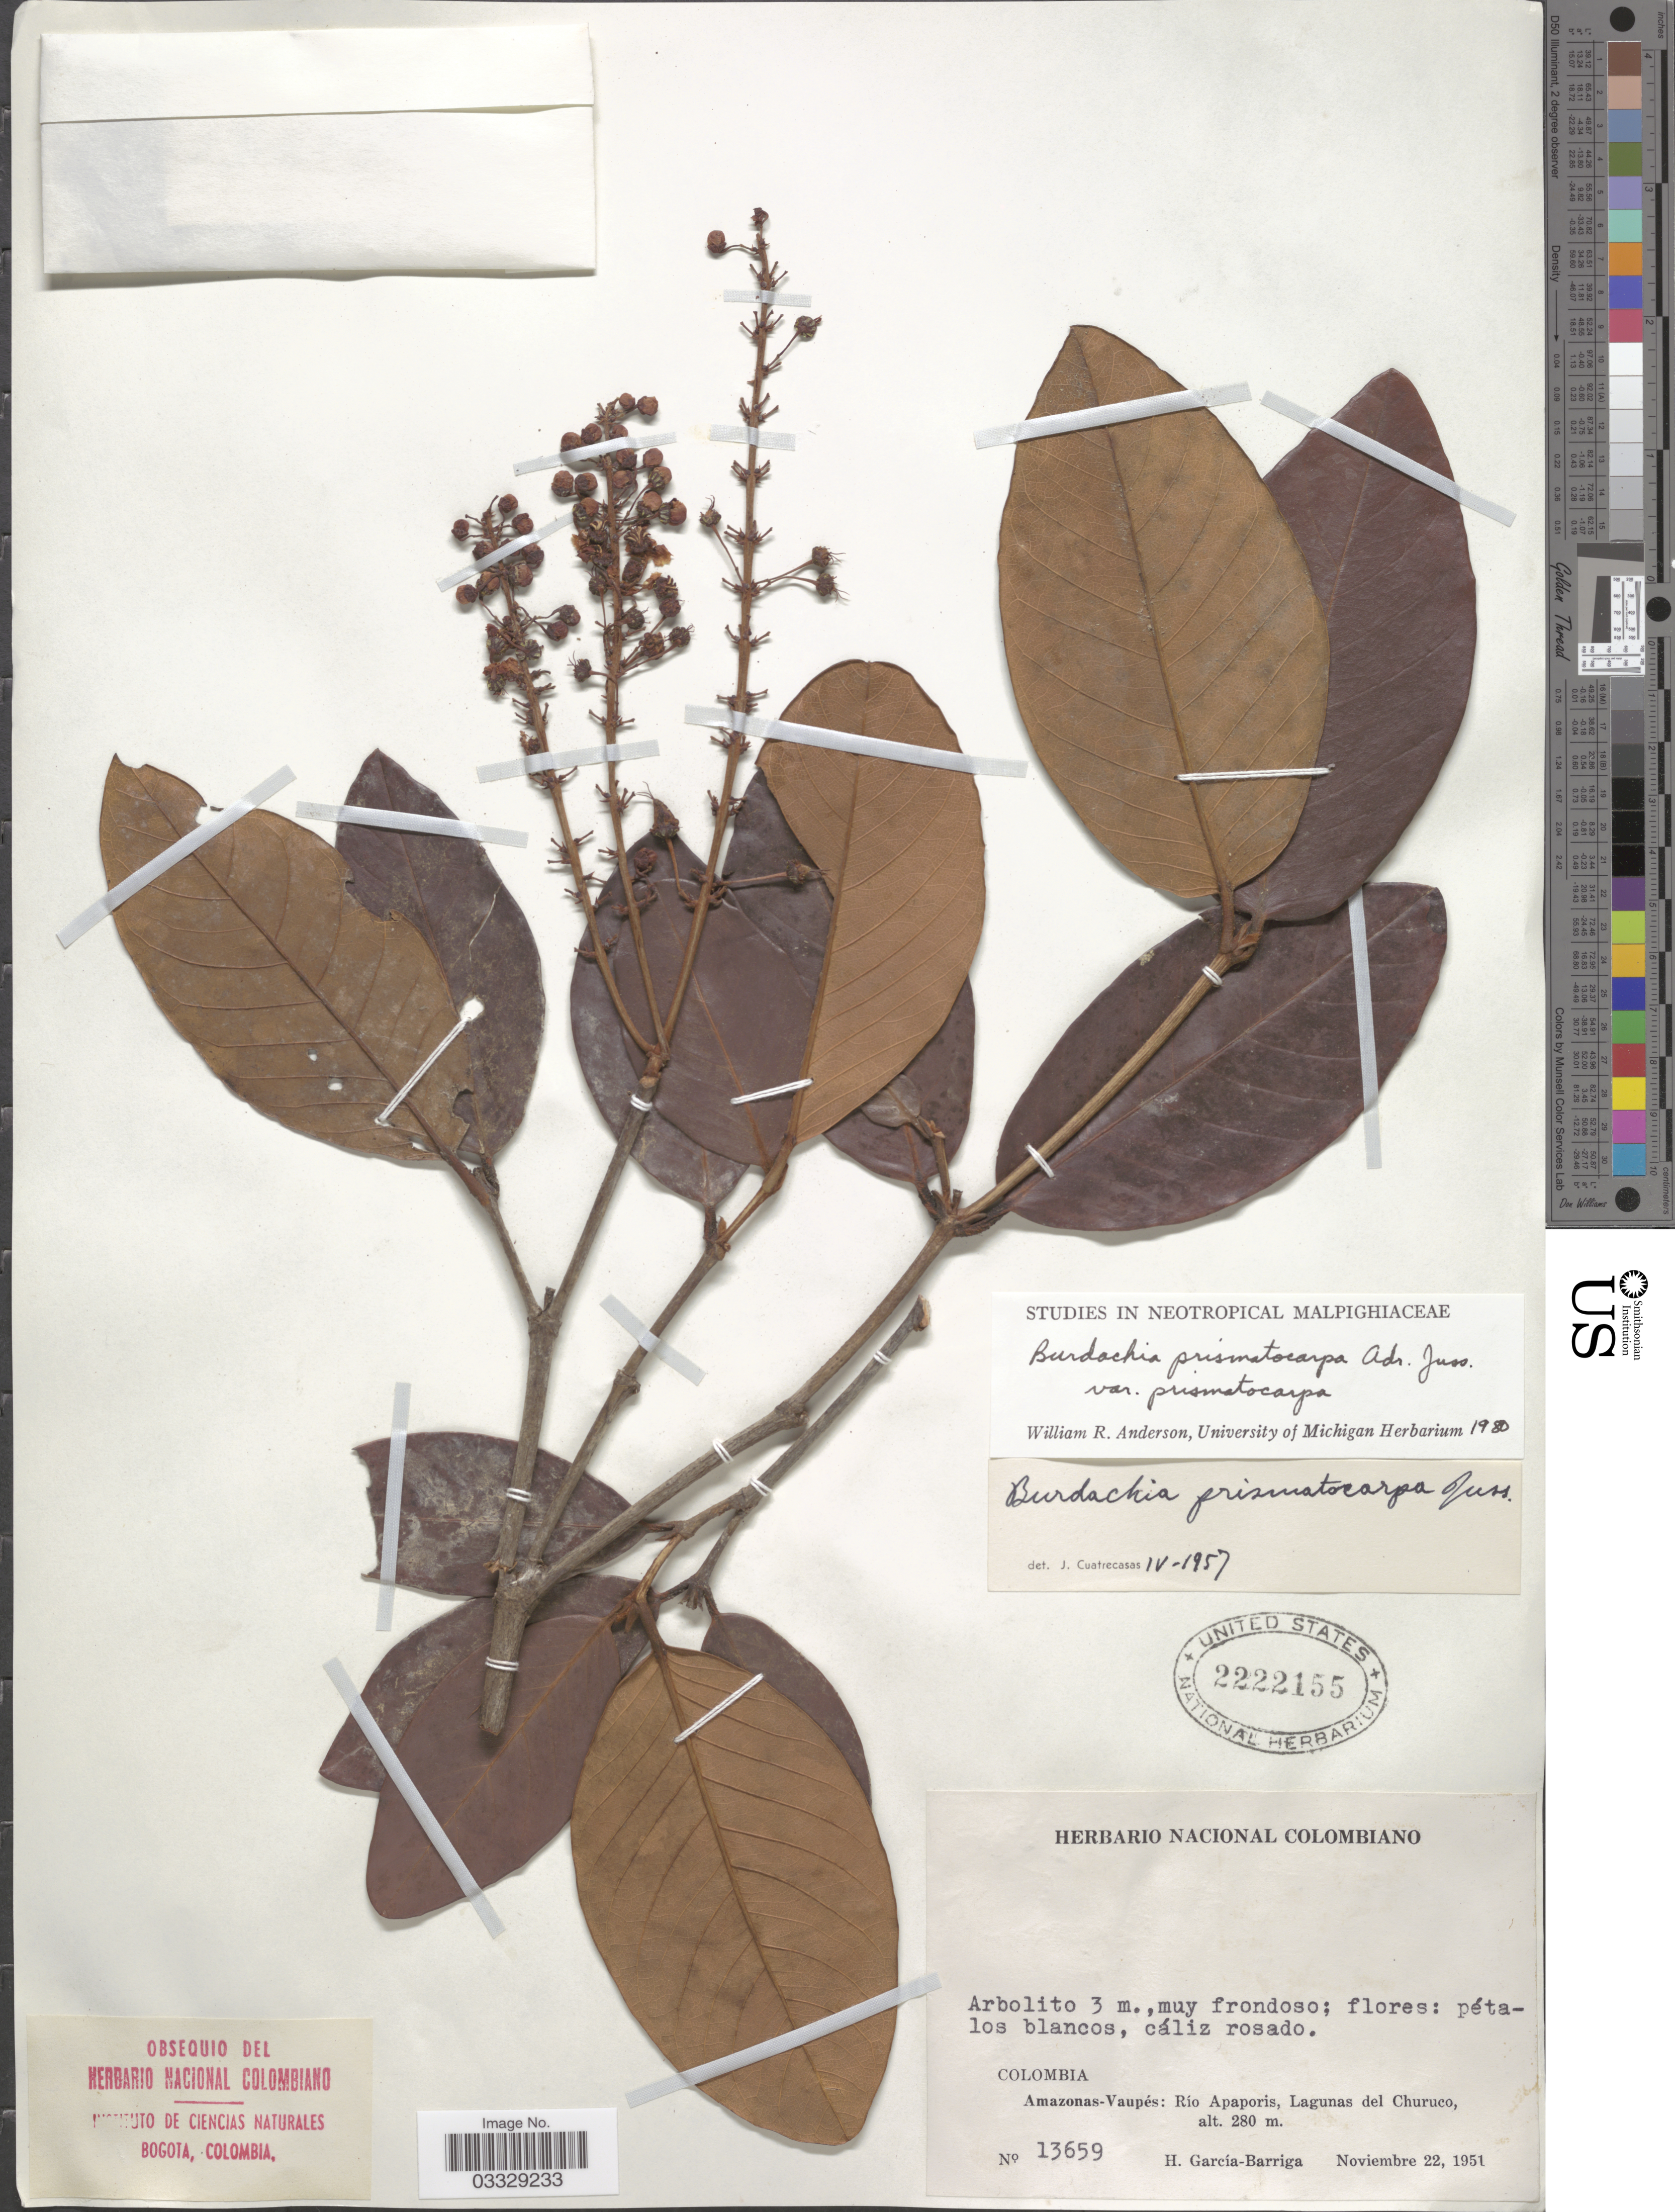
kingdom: Plantae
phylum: Tracheophyta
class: Magnoliopsida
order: Malpighiales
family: Malpighiaceae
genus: Burdachia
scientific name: Burdachia prismatocarpa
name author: A. Juss.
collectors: H. García Barriga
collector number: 13659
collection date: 1951-11-22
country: Colombia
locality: Amazonas-Vaupés: Río Apaporis, Lagunas del Churuco.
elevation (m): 280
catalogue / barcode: US 2222155